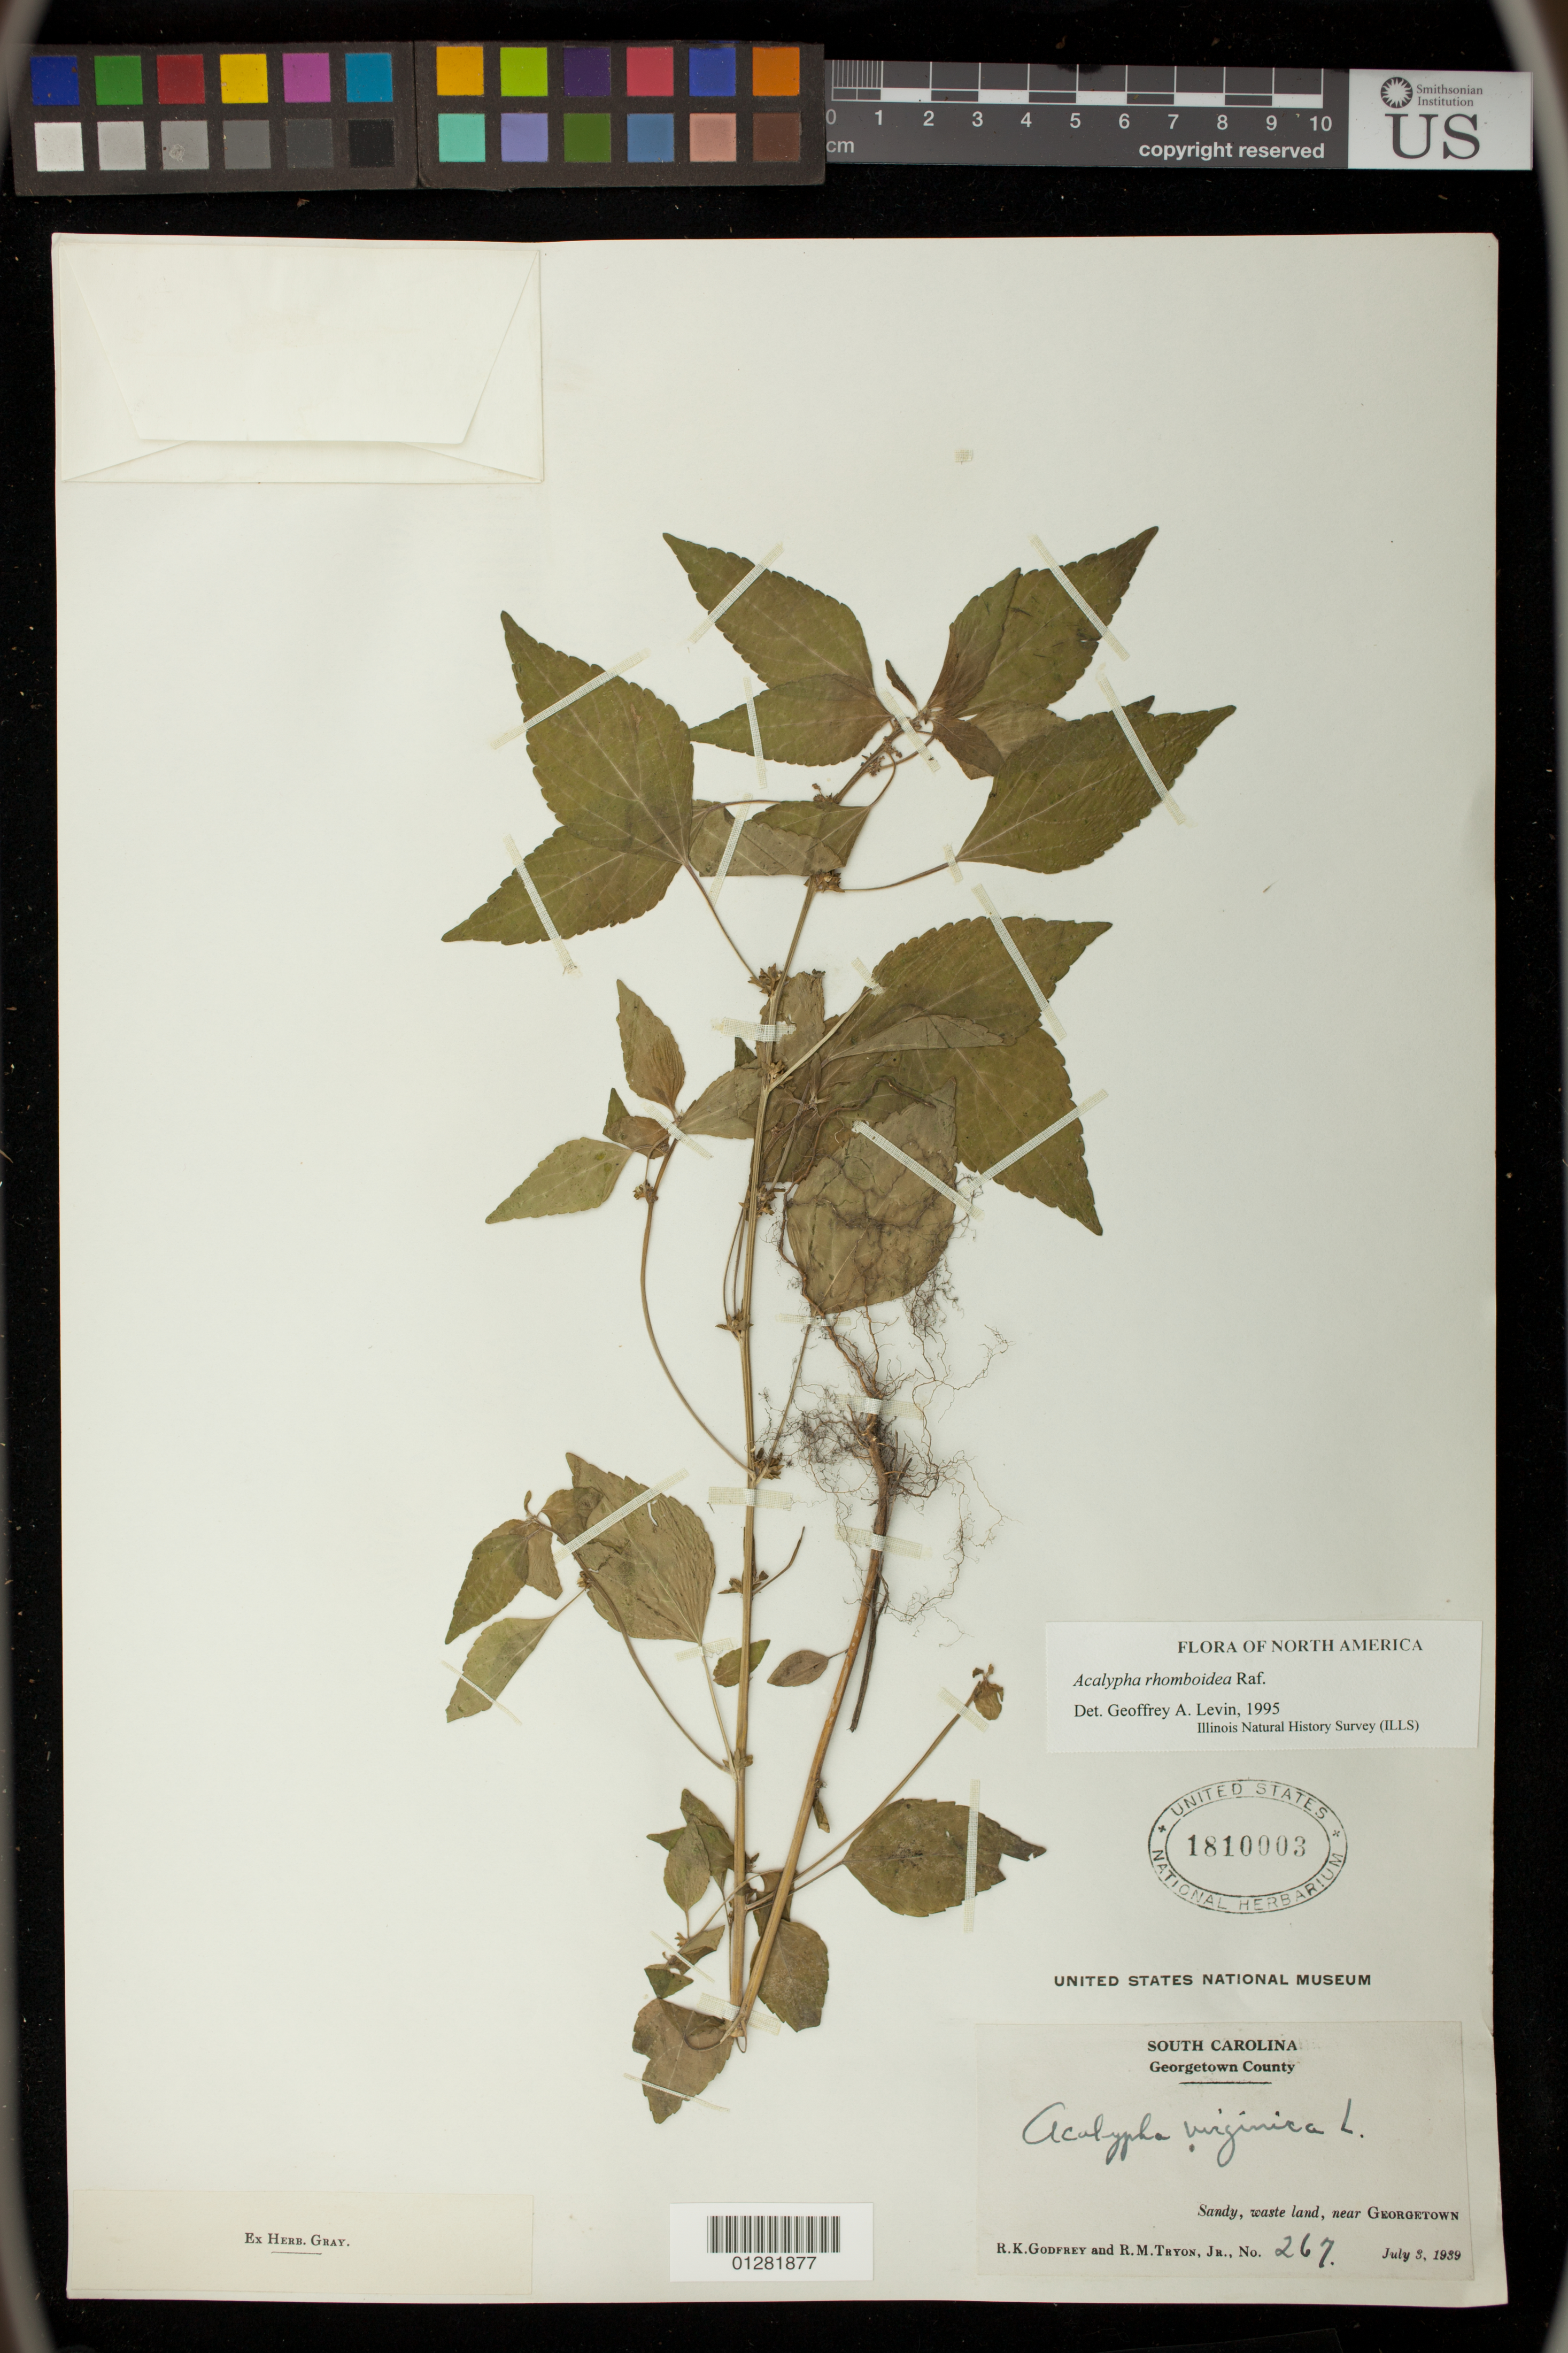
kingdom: Plantae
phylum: Tracheophyta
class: Magnoliopsida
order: Malpighiales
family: Euphorbiaceae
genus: Acalypha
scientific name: Acalypha rhomboidea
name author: Raf.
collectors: R. K. Godfrey & R. M. Tryon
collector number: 267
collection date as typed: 3 Jul 1939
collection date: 1939-07-03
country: United States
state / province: South Carolina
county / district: Georgetown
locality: Near Georgetown.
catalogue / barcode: US 1810003